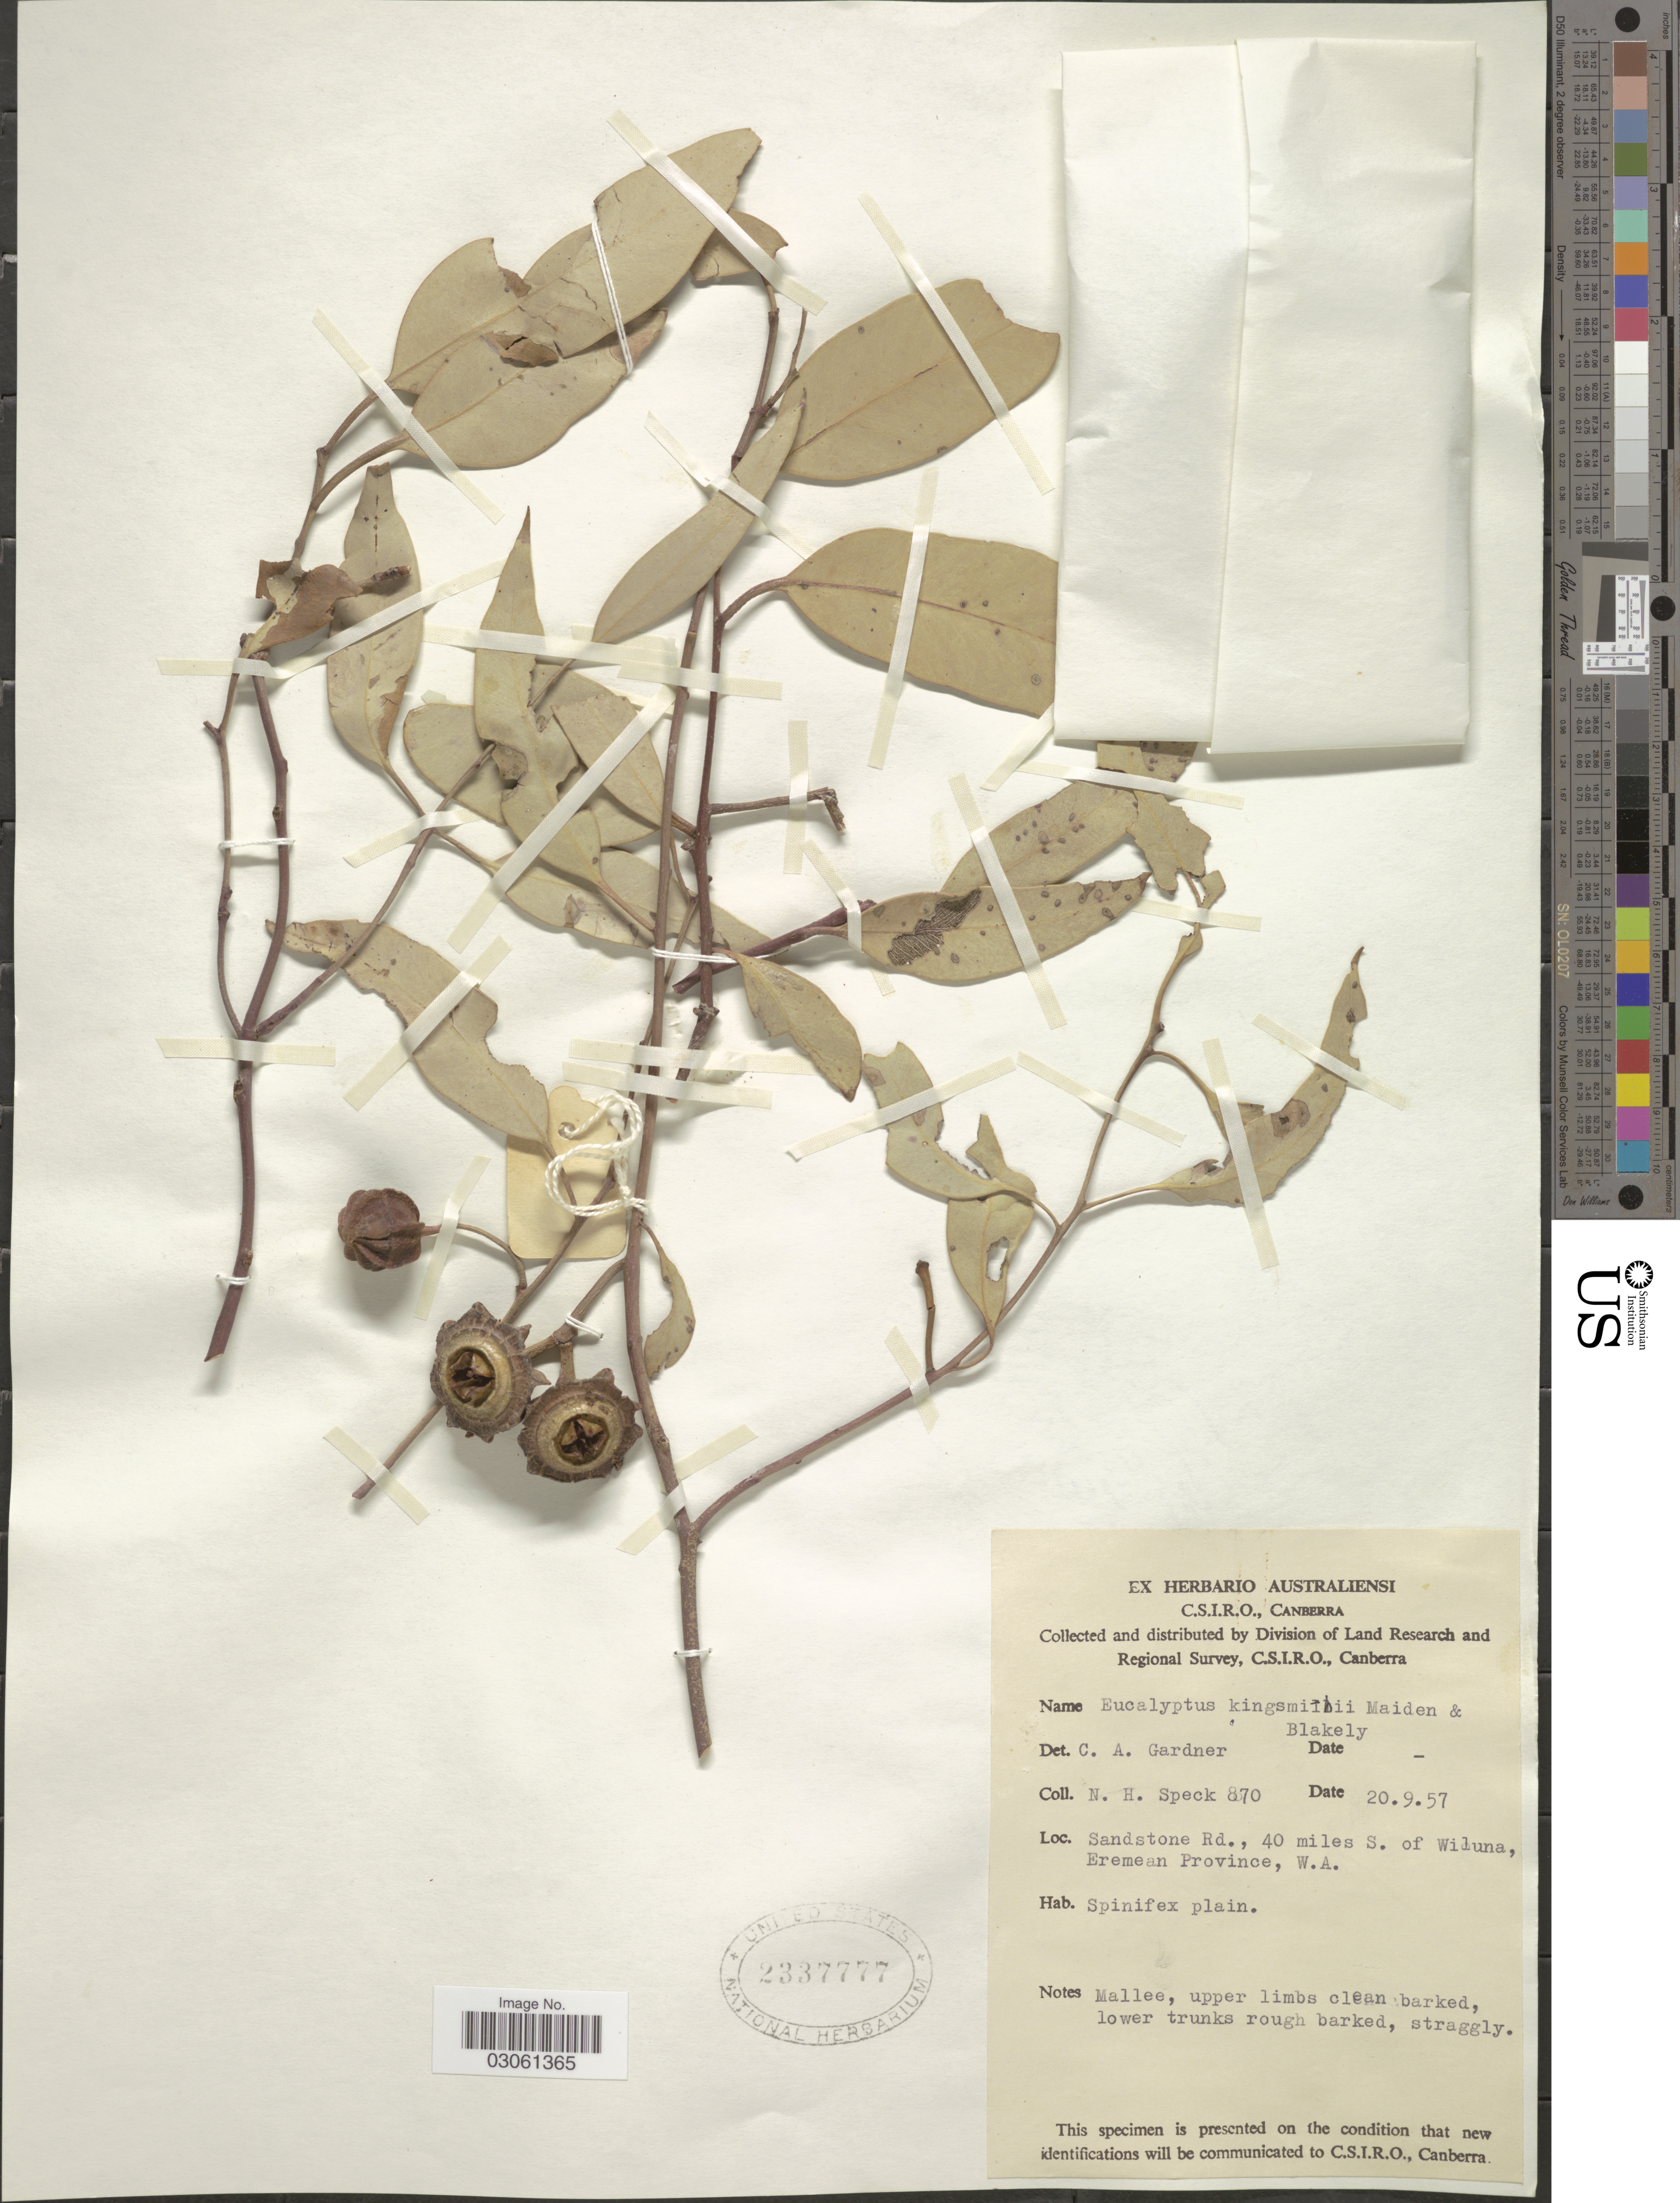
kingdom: Plantae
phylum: Tracheophyta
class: Magnoliopsida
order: Myrtales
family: Myrtaceae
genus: Eucalyptus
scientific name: Eucalyptus kingsmillii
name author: (Maiden) Maiden & Blakely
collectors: N. Speck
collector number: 870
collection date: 1957-09-20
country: Australia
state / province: Western Australia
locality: Sandstone Rd., 40 miles S. of Wiluna, Eremean Province.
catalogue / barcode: US 2337777